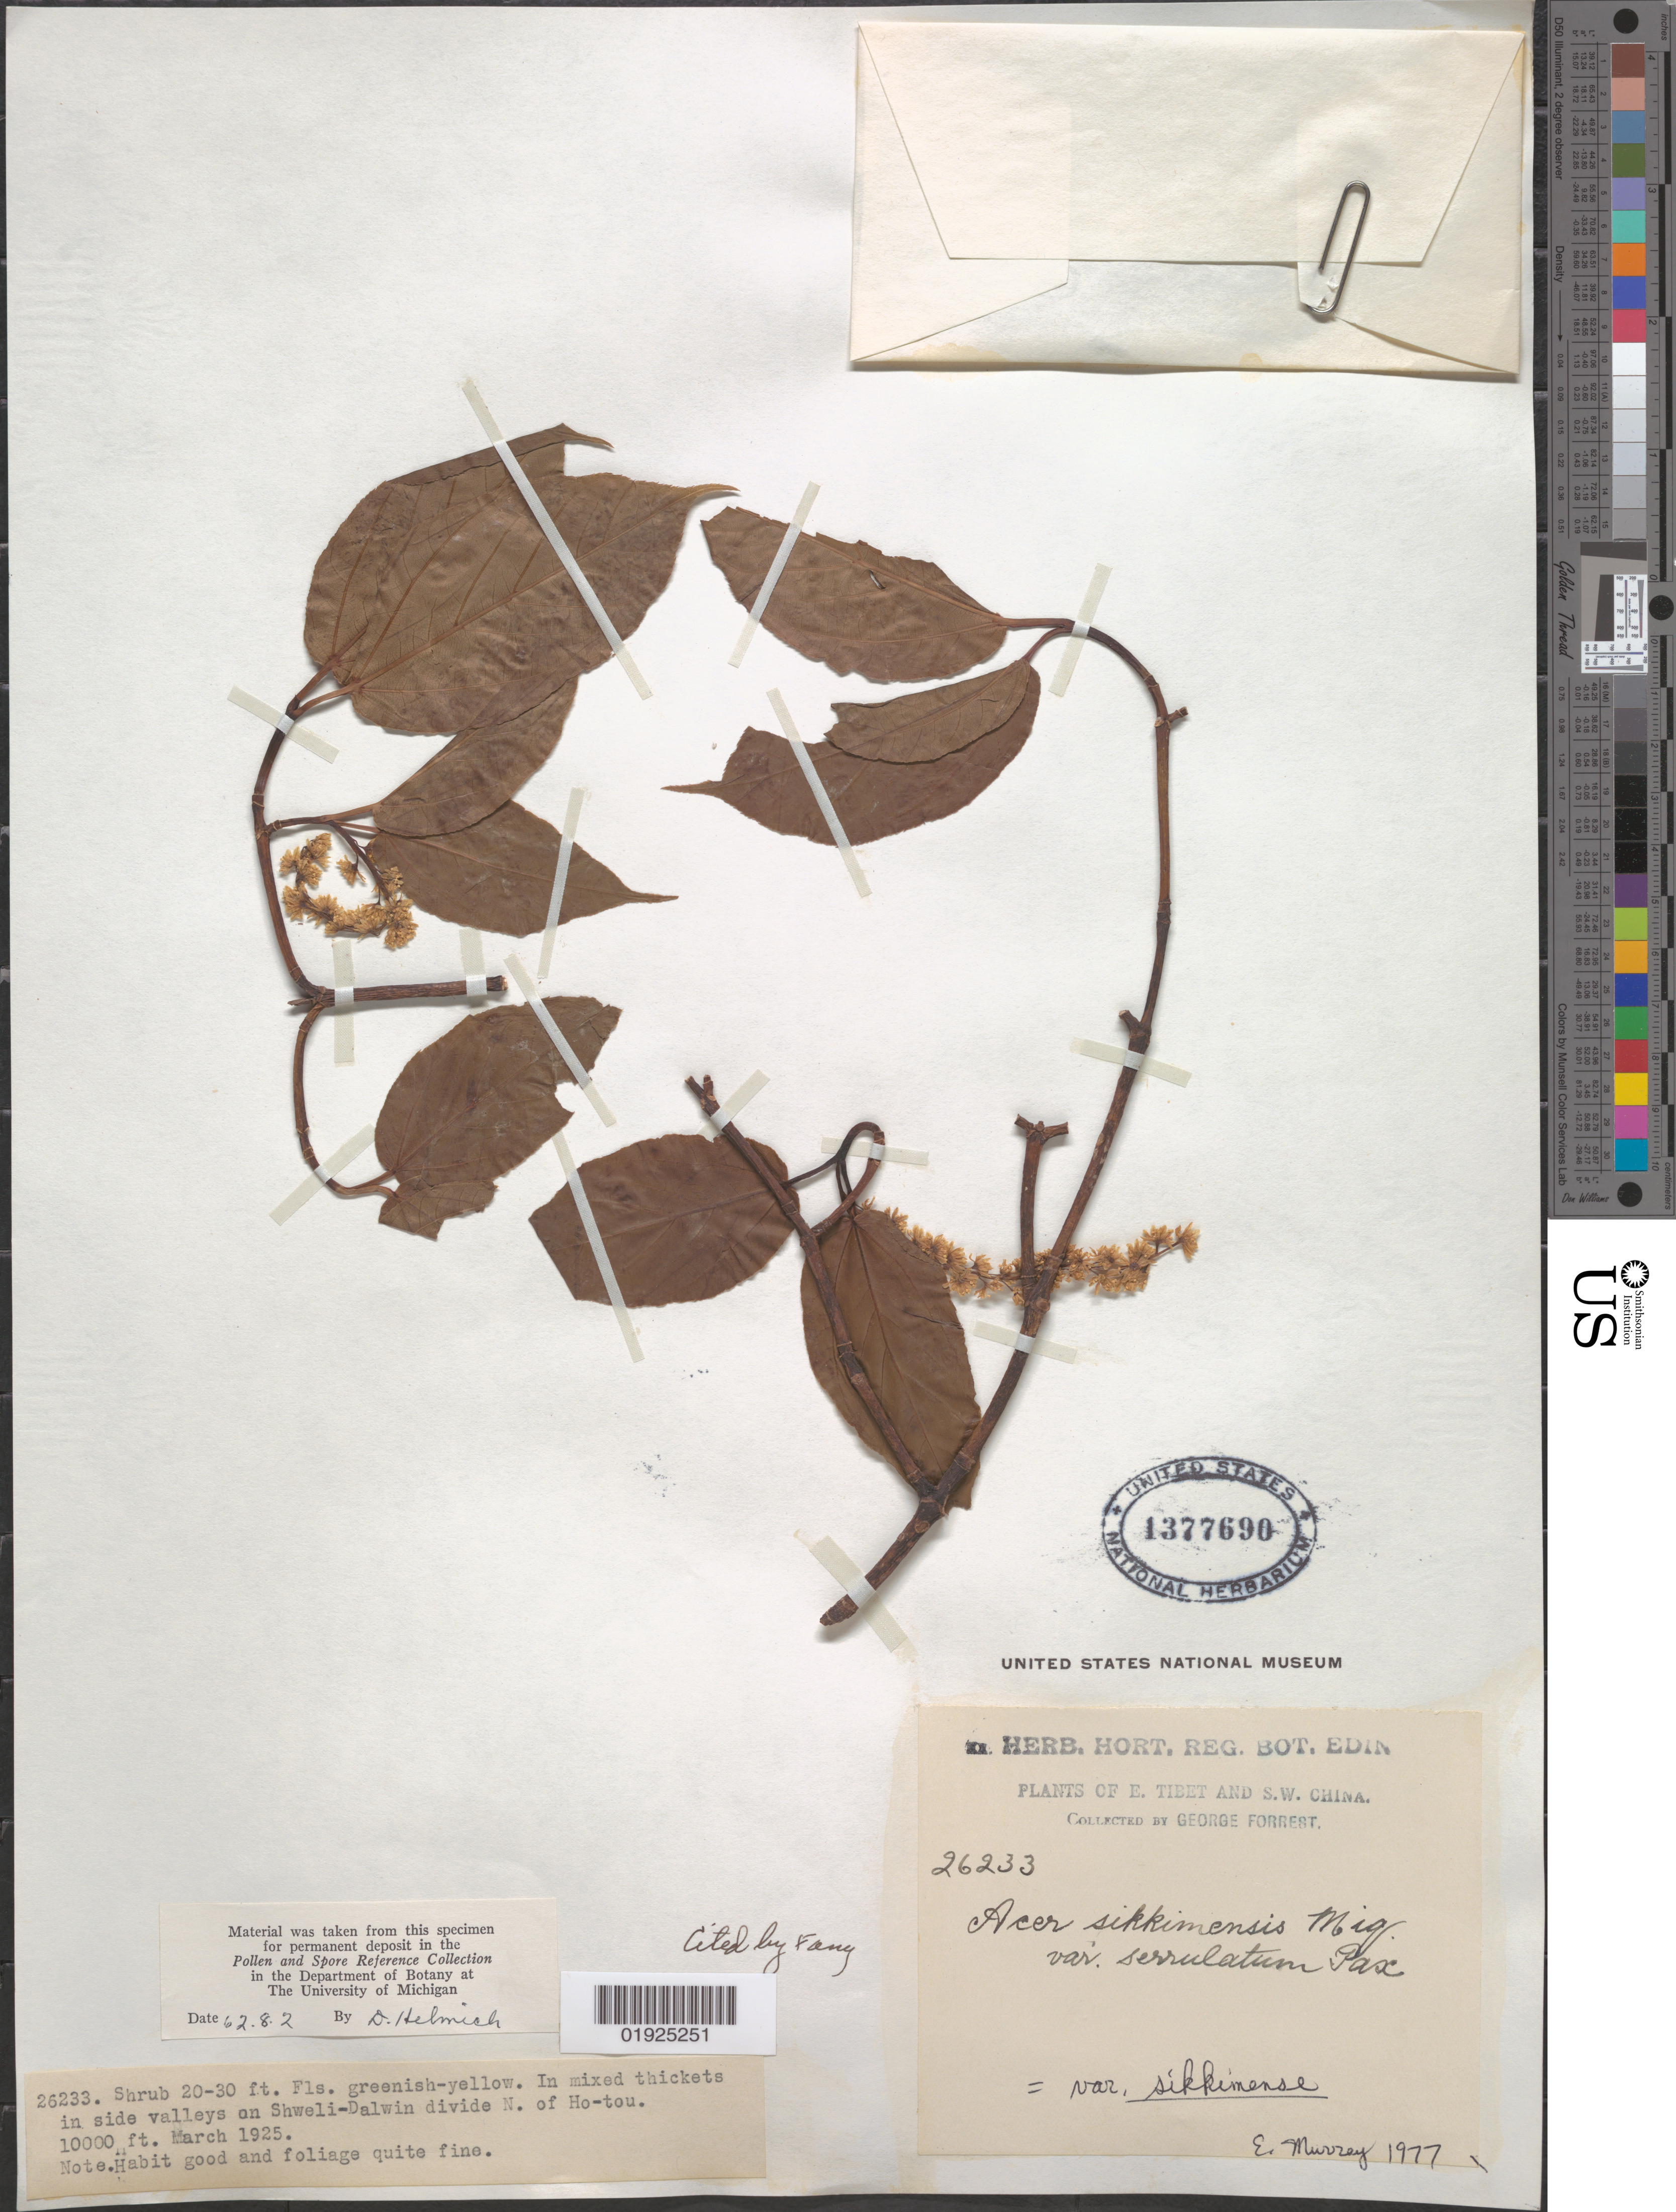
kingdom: Plantae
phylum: Tracheophyta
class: Magnoliopsida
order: Sapindales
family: Sapindaceae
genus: Acer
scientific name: Acer sikkimense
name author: Miq.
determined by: Murray, Edward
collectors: G. Forrest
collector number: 26233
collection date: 1925-03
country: China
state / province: Yunnan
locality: Shweli-Dalwin divide, N of Ho-tou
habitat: In mixed thickets in side valleys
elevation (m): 3048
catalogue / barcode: US 1377690